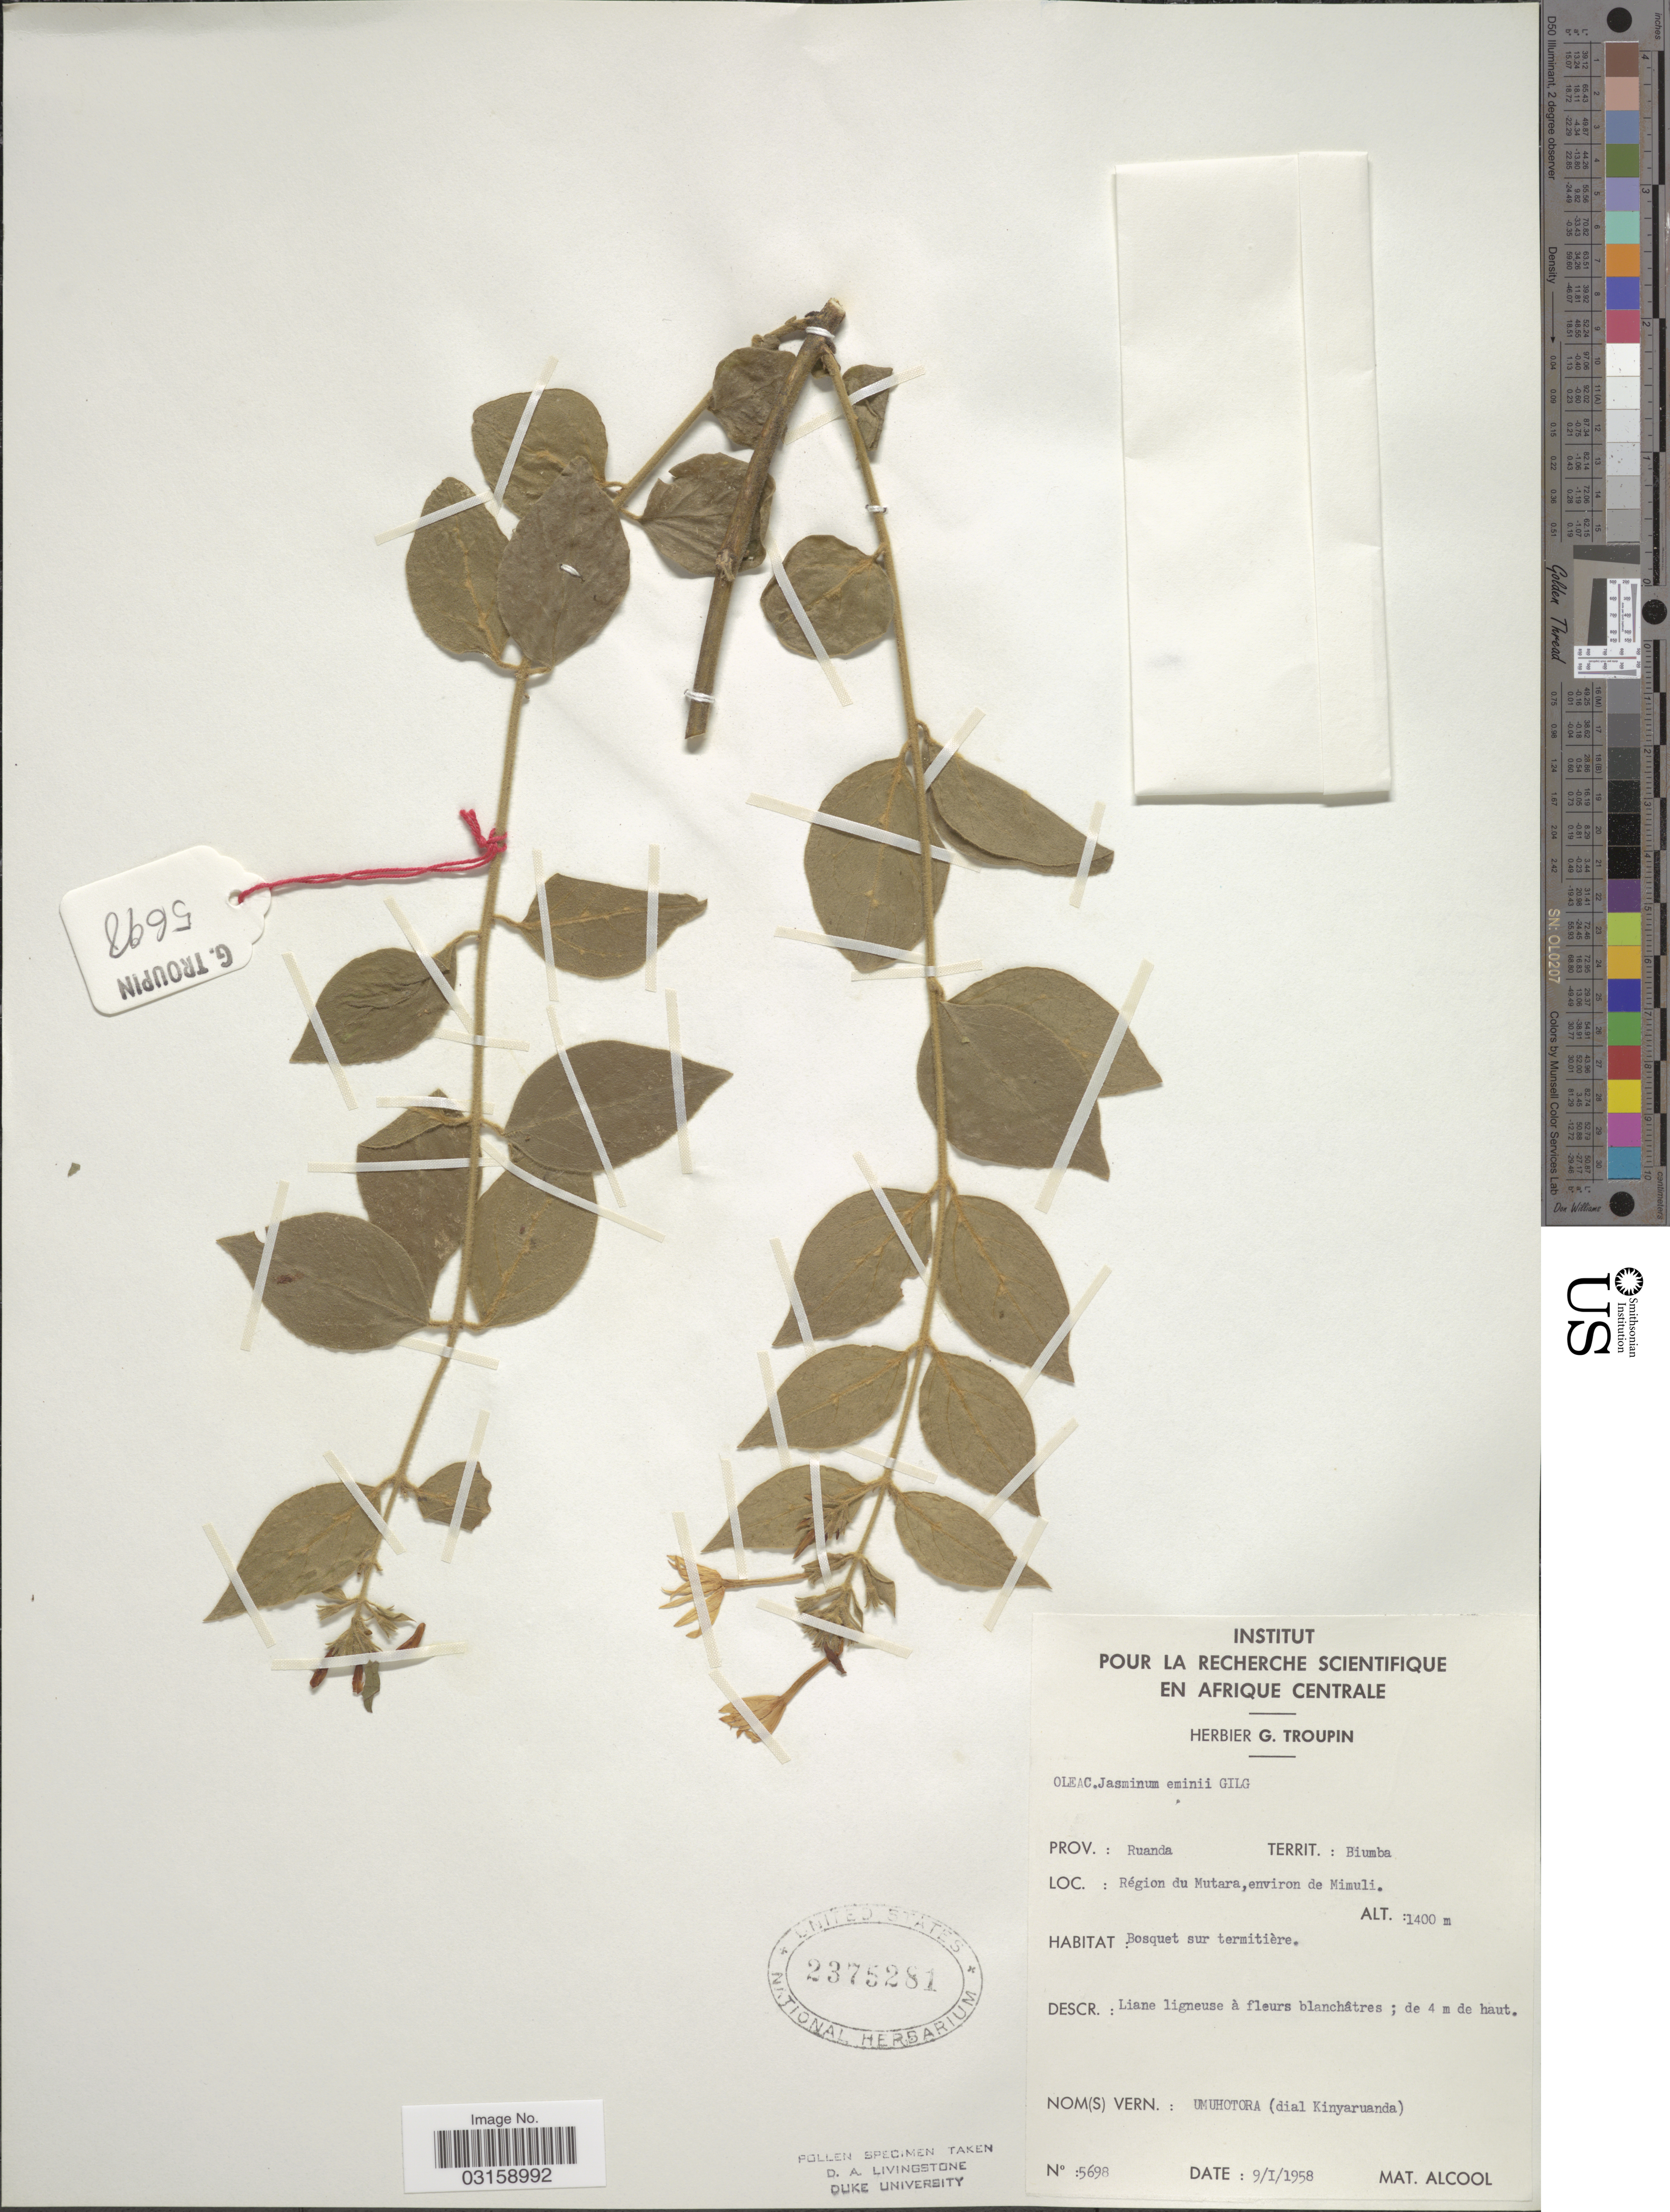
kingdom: Plantae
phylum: Tracheophyta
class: Magnoliopsida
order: Lamiales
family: Oleaceae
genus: Jasminum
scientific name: Jasminum eminii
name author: Gilg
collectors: G. Troupin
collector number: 5698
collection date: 1958-01-09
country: Rwanda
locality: Prov.: Ruanda. Territ.: Biumba. Région du Mutara, environ de Mimuli.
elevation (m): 1400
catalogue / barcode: US 2375281